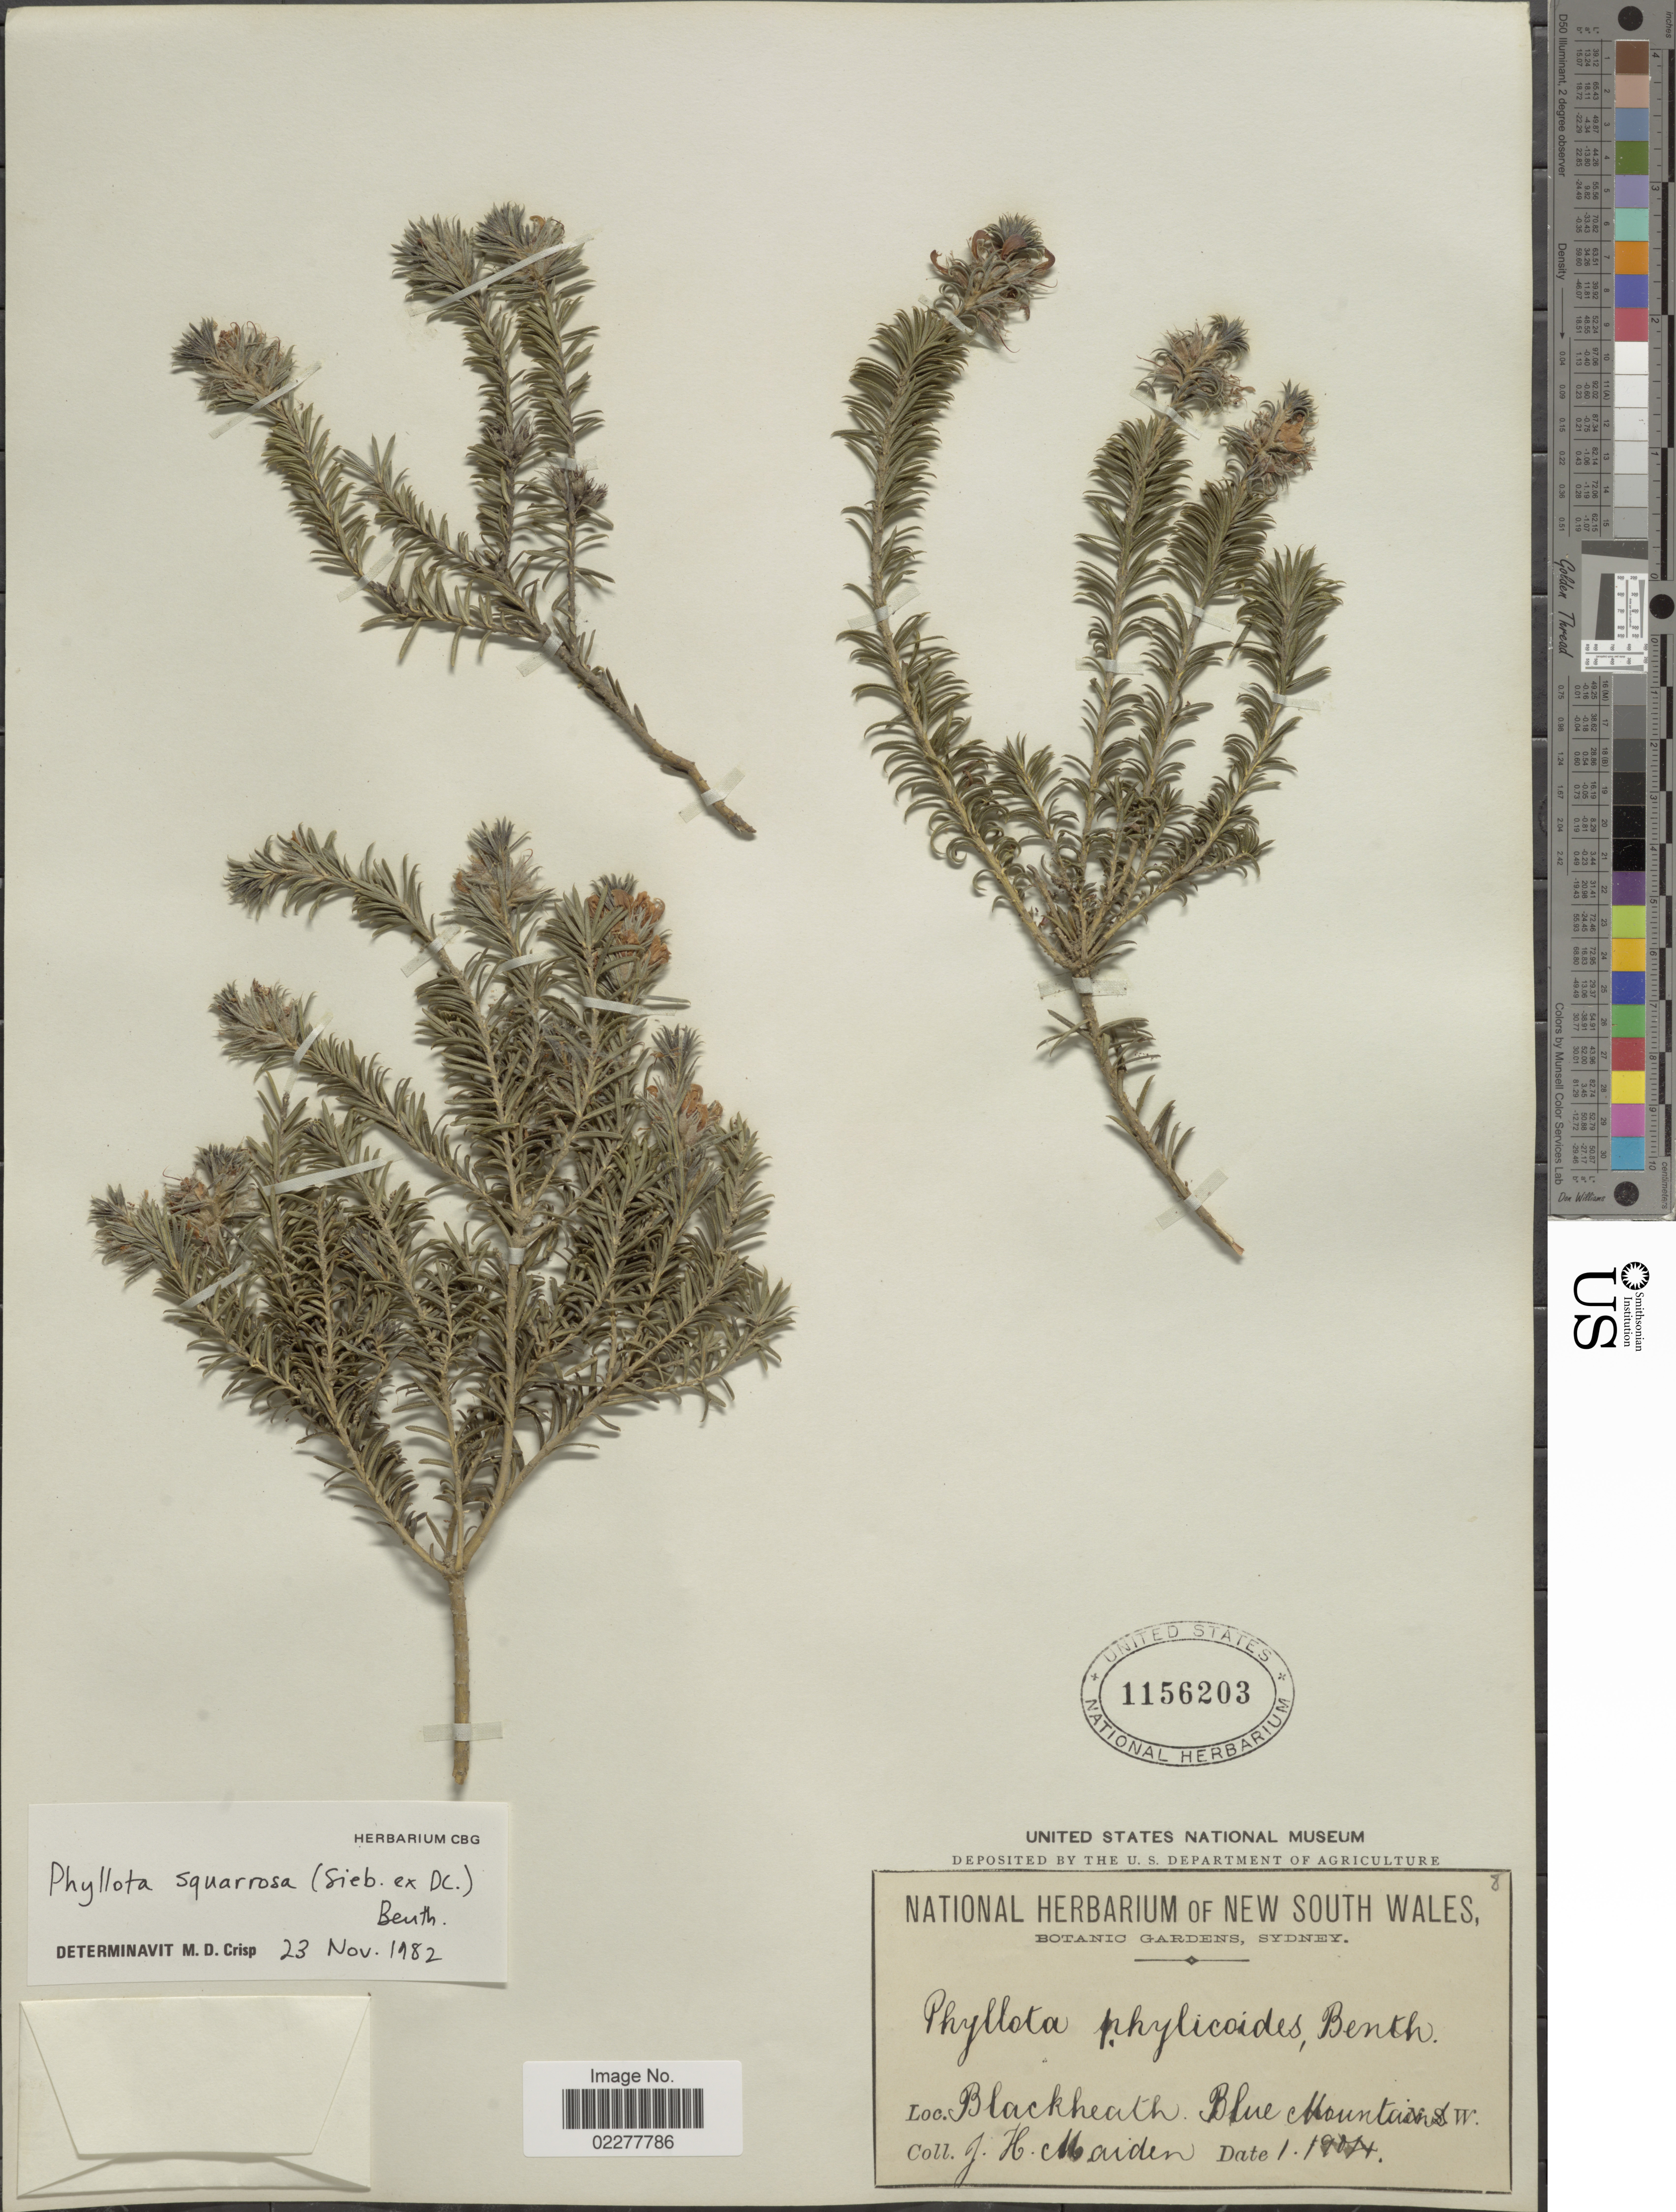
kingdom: Plantae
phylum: Tracheophyta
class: Magnoliopsida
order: Fabales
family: Fabaceae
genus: Phyllota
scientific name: Phyllota squarrosa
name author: (Sieber ex DC.) Benth.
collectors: J. Maiden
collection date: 1904-01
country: Australia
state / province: New South Wales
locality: Blackheath, Blue Mountains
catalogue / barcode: US 1156203